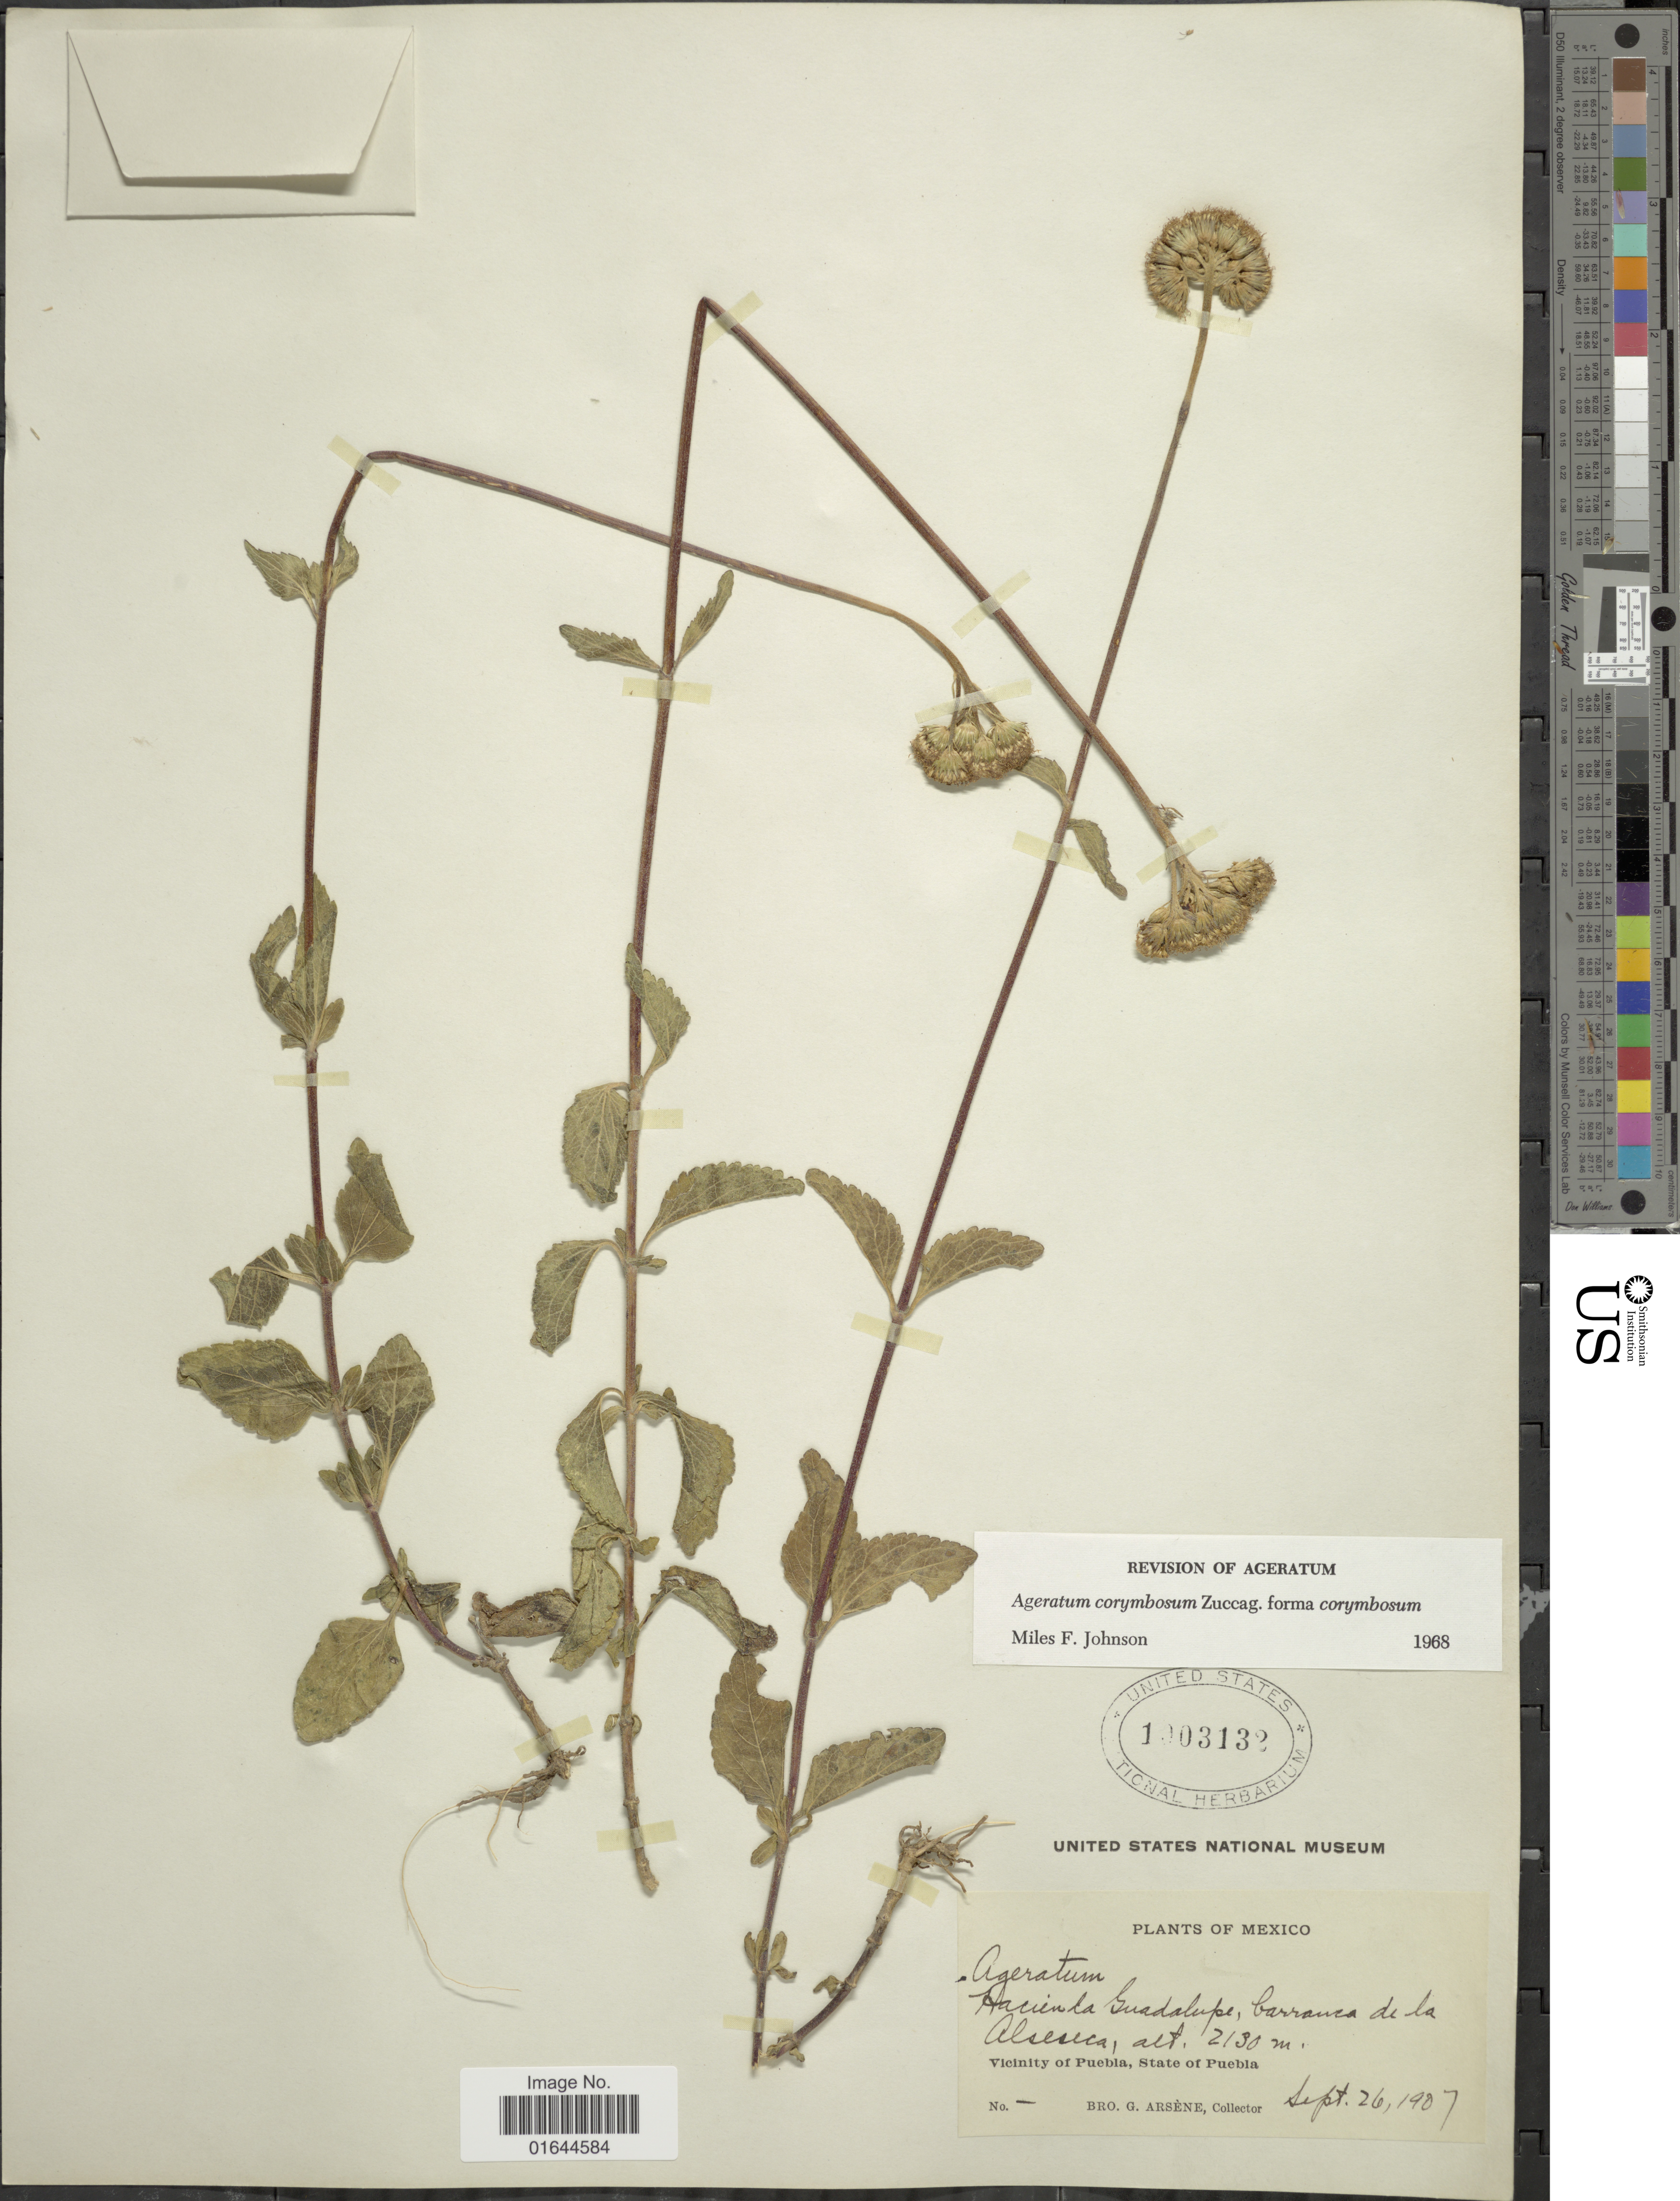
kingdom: Plantae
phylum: Tracheophyta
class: Magnoliopsida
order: Asterales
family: Asteraceae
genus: Ageratum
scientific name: Ageratum corymbosum f. corymbosum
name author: Zuccagni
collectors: Bro. G. Arsène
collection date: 1907-09-26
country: Mexico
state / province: Puebla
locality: Hacienda Guadalupe, Carranca de la Alseseca, Vicinity of Puebla, State of Puebla.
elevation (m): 2130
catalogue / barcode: US 1003132